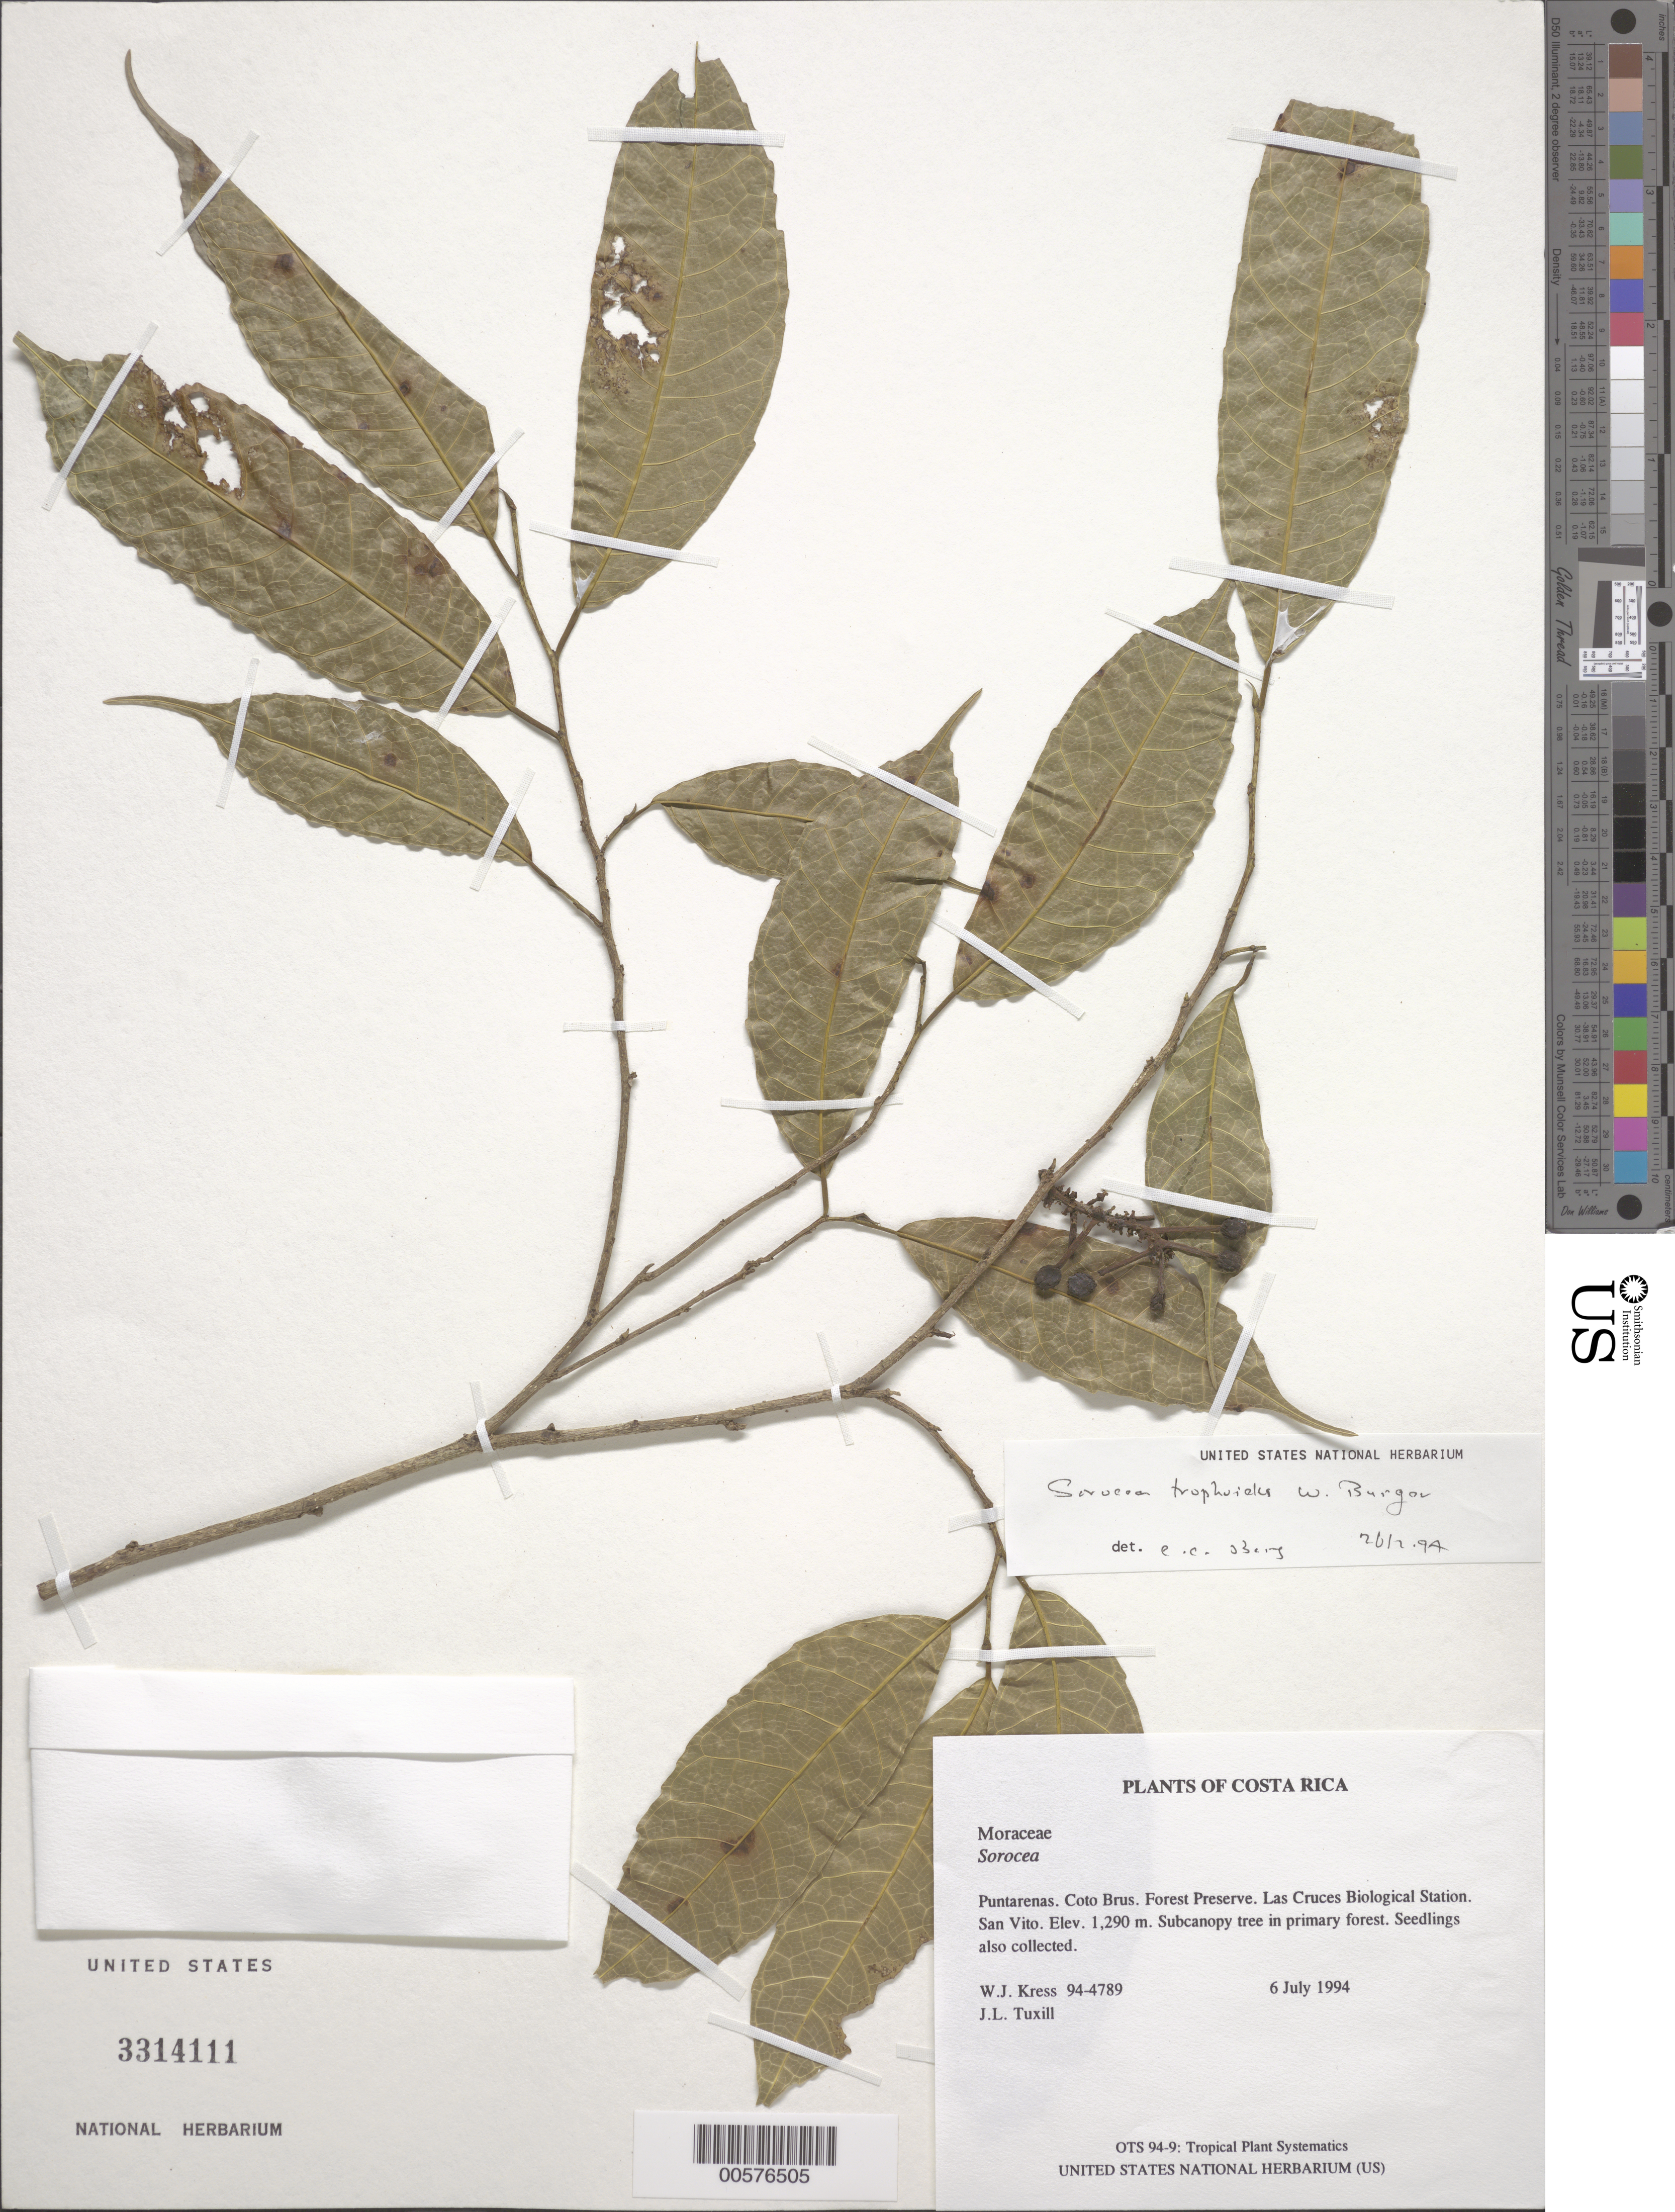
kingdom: Plantae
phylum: Tracheophyta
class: Magnoliopsida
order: Rosales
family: Moraceae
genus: Sorocea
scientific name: Sorocea trophoides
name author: W.C. Burger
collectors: W. J. Kress & J. L. Tuxill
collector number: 94-4789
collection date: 1994-07-06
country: Costa Rica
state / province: Puntarenas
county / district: Coto Brus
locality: Forest Preserve. Las Cruces Biological Station. San Vito.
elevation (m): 1290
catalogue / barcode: US 3314111